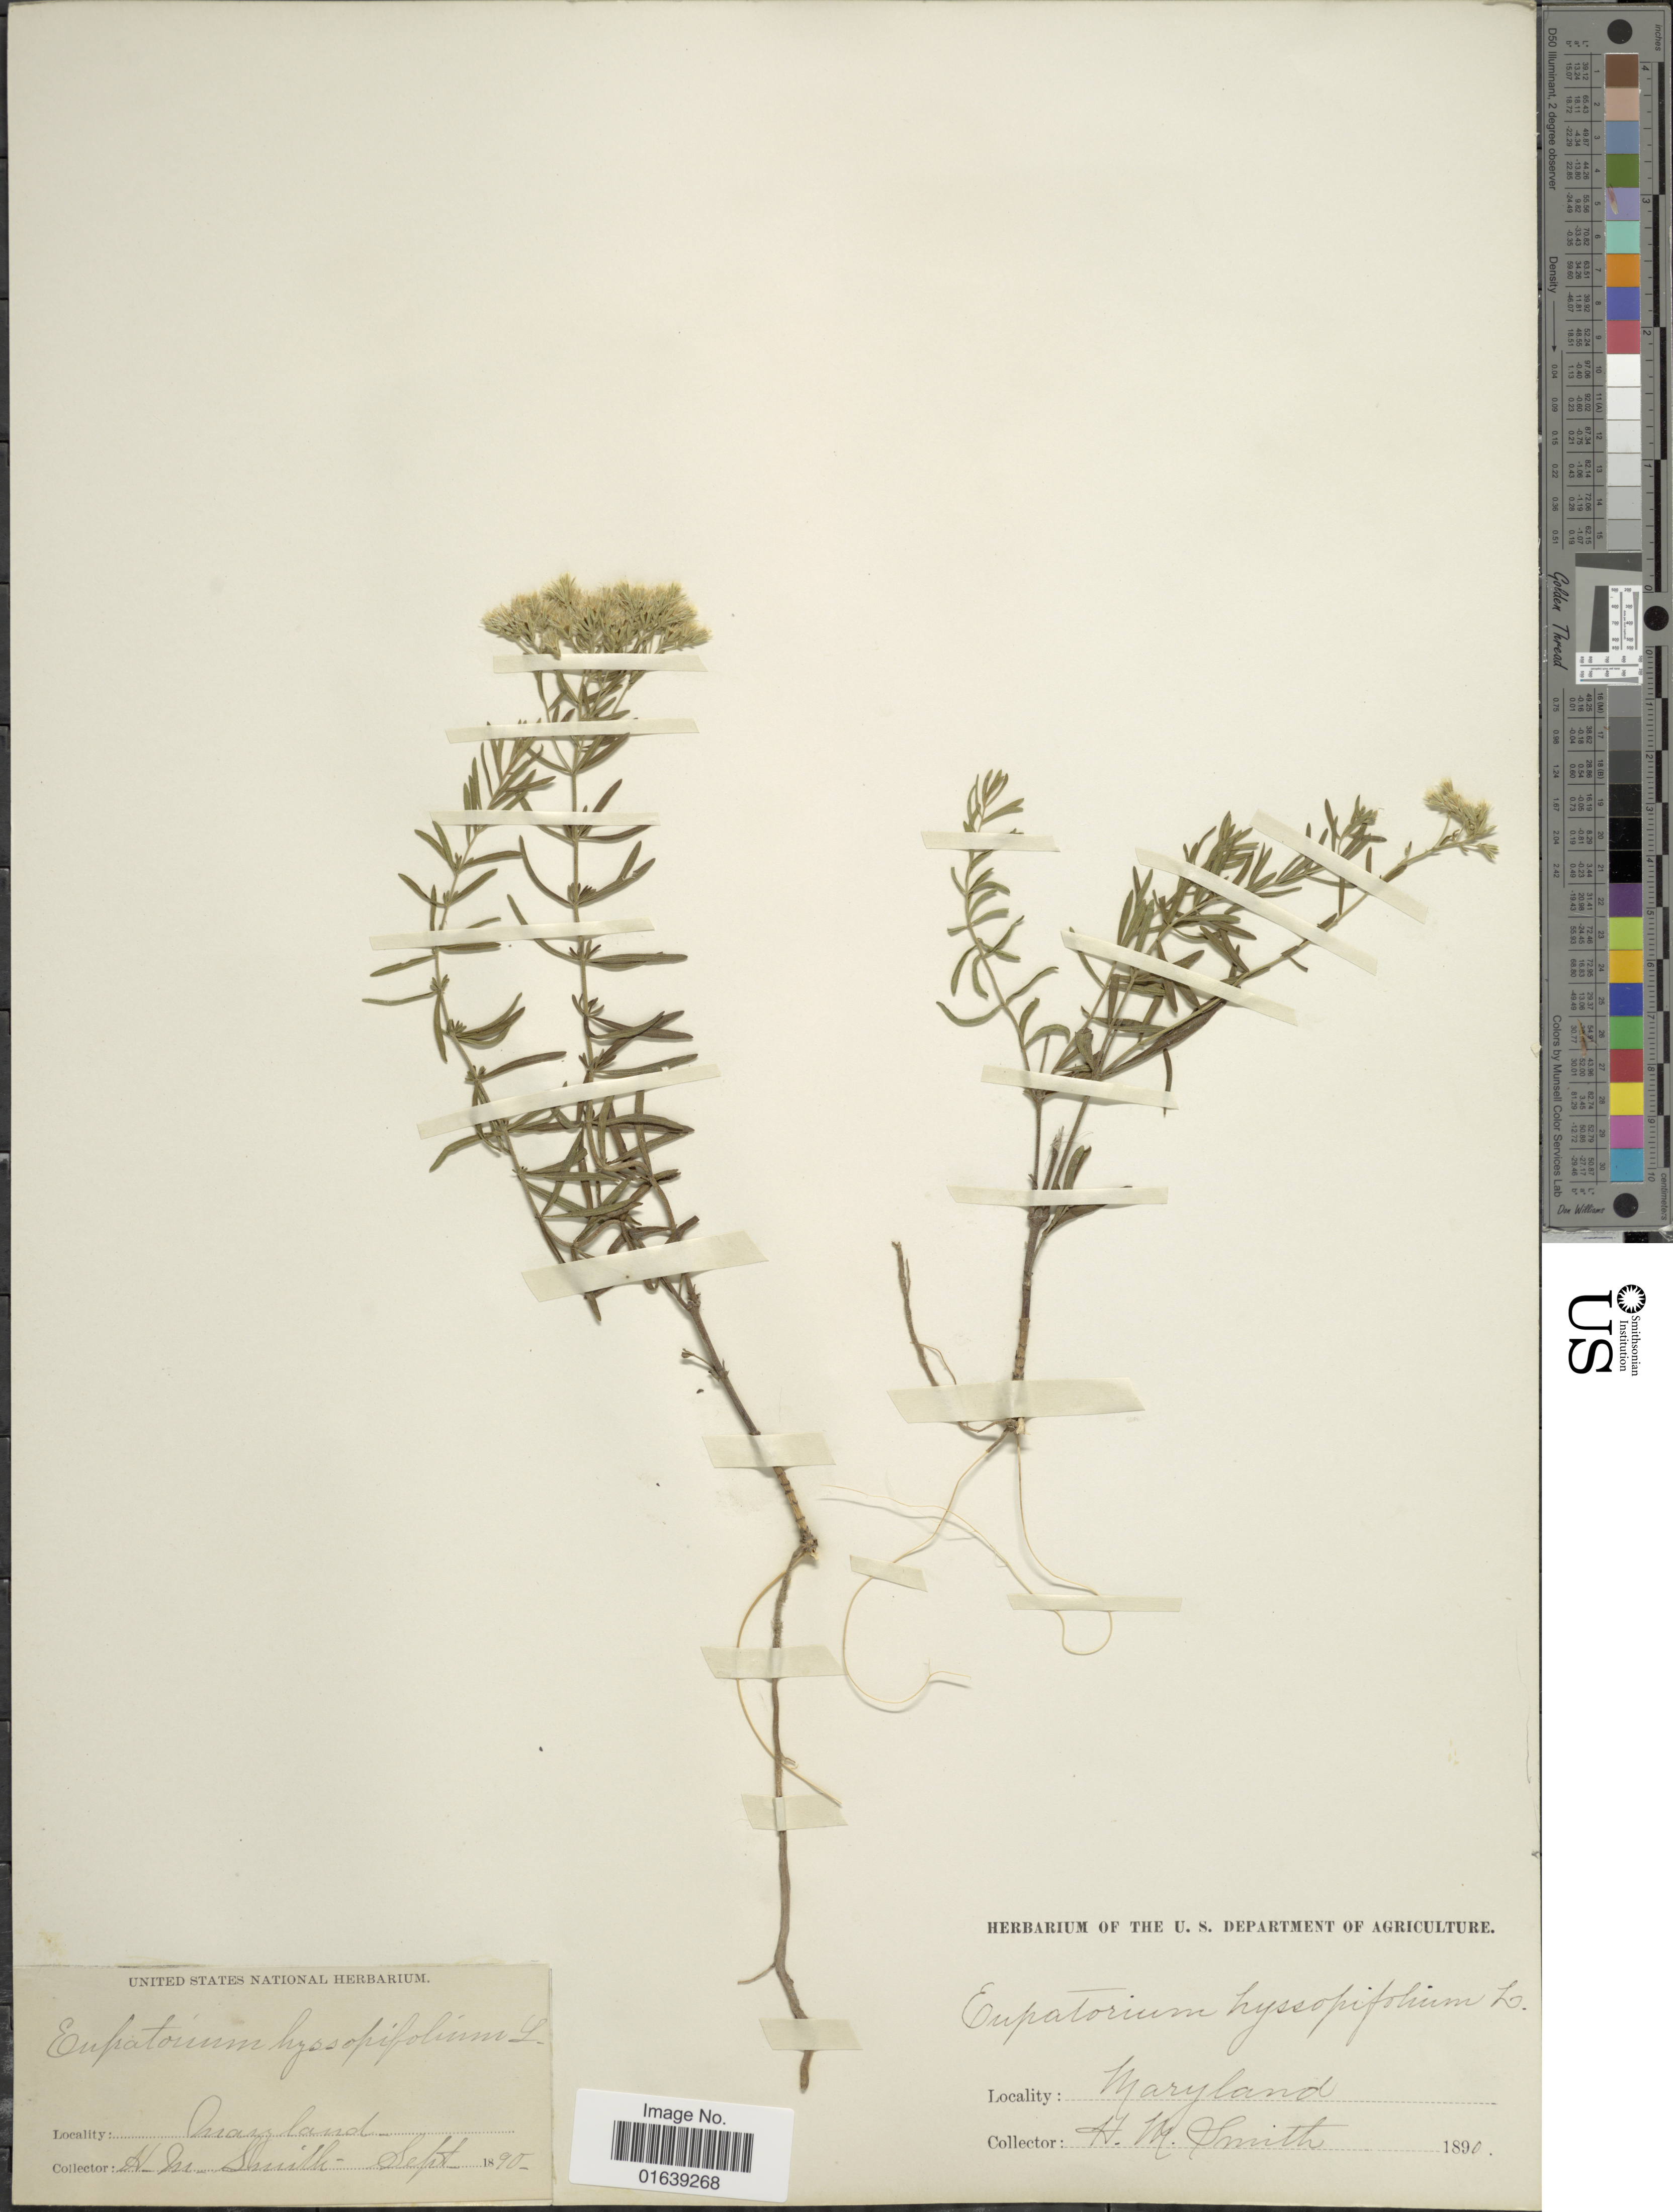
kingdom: Plantae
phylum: Tracheophyta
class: Magnoliopsida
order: Asterales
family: Asteraceae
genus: Eupatorium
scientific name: Eupatorium hyssopifolium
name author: L.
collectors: H. M. Smith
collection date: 1890-09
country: United States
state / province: Maryland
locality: Maryland.